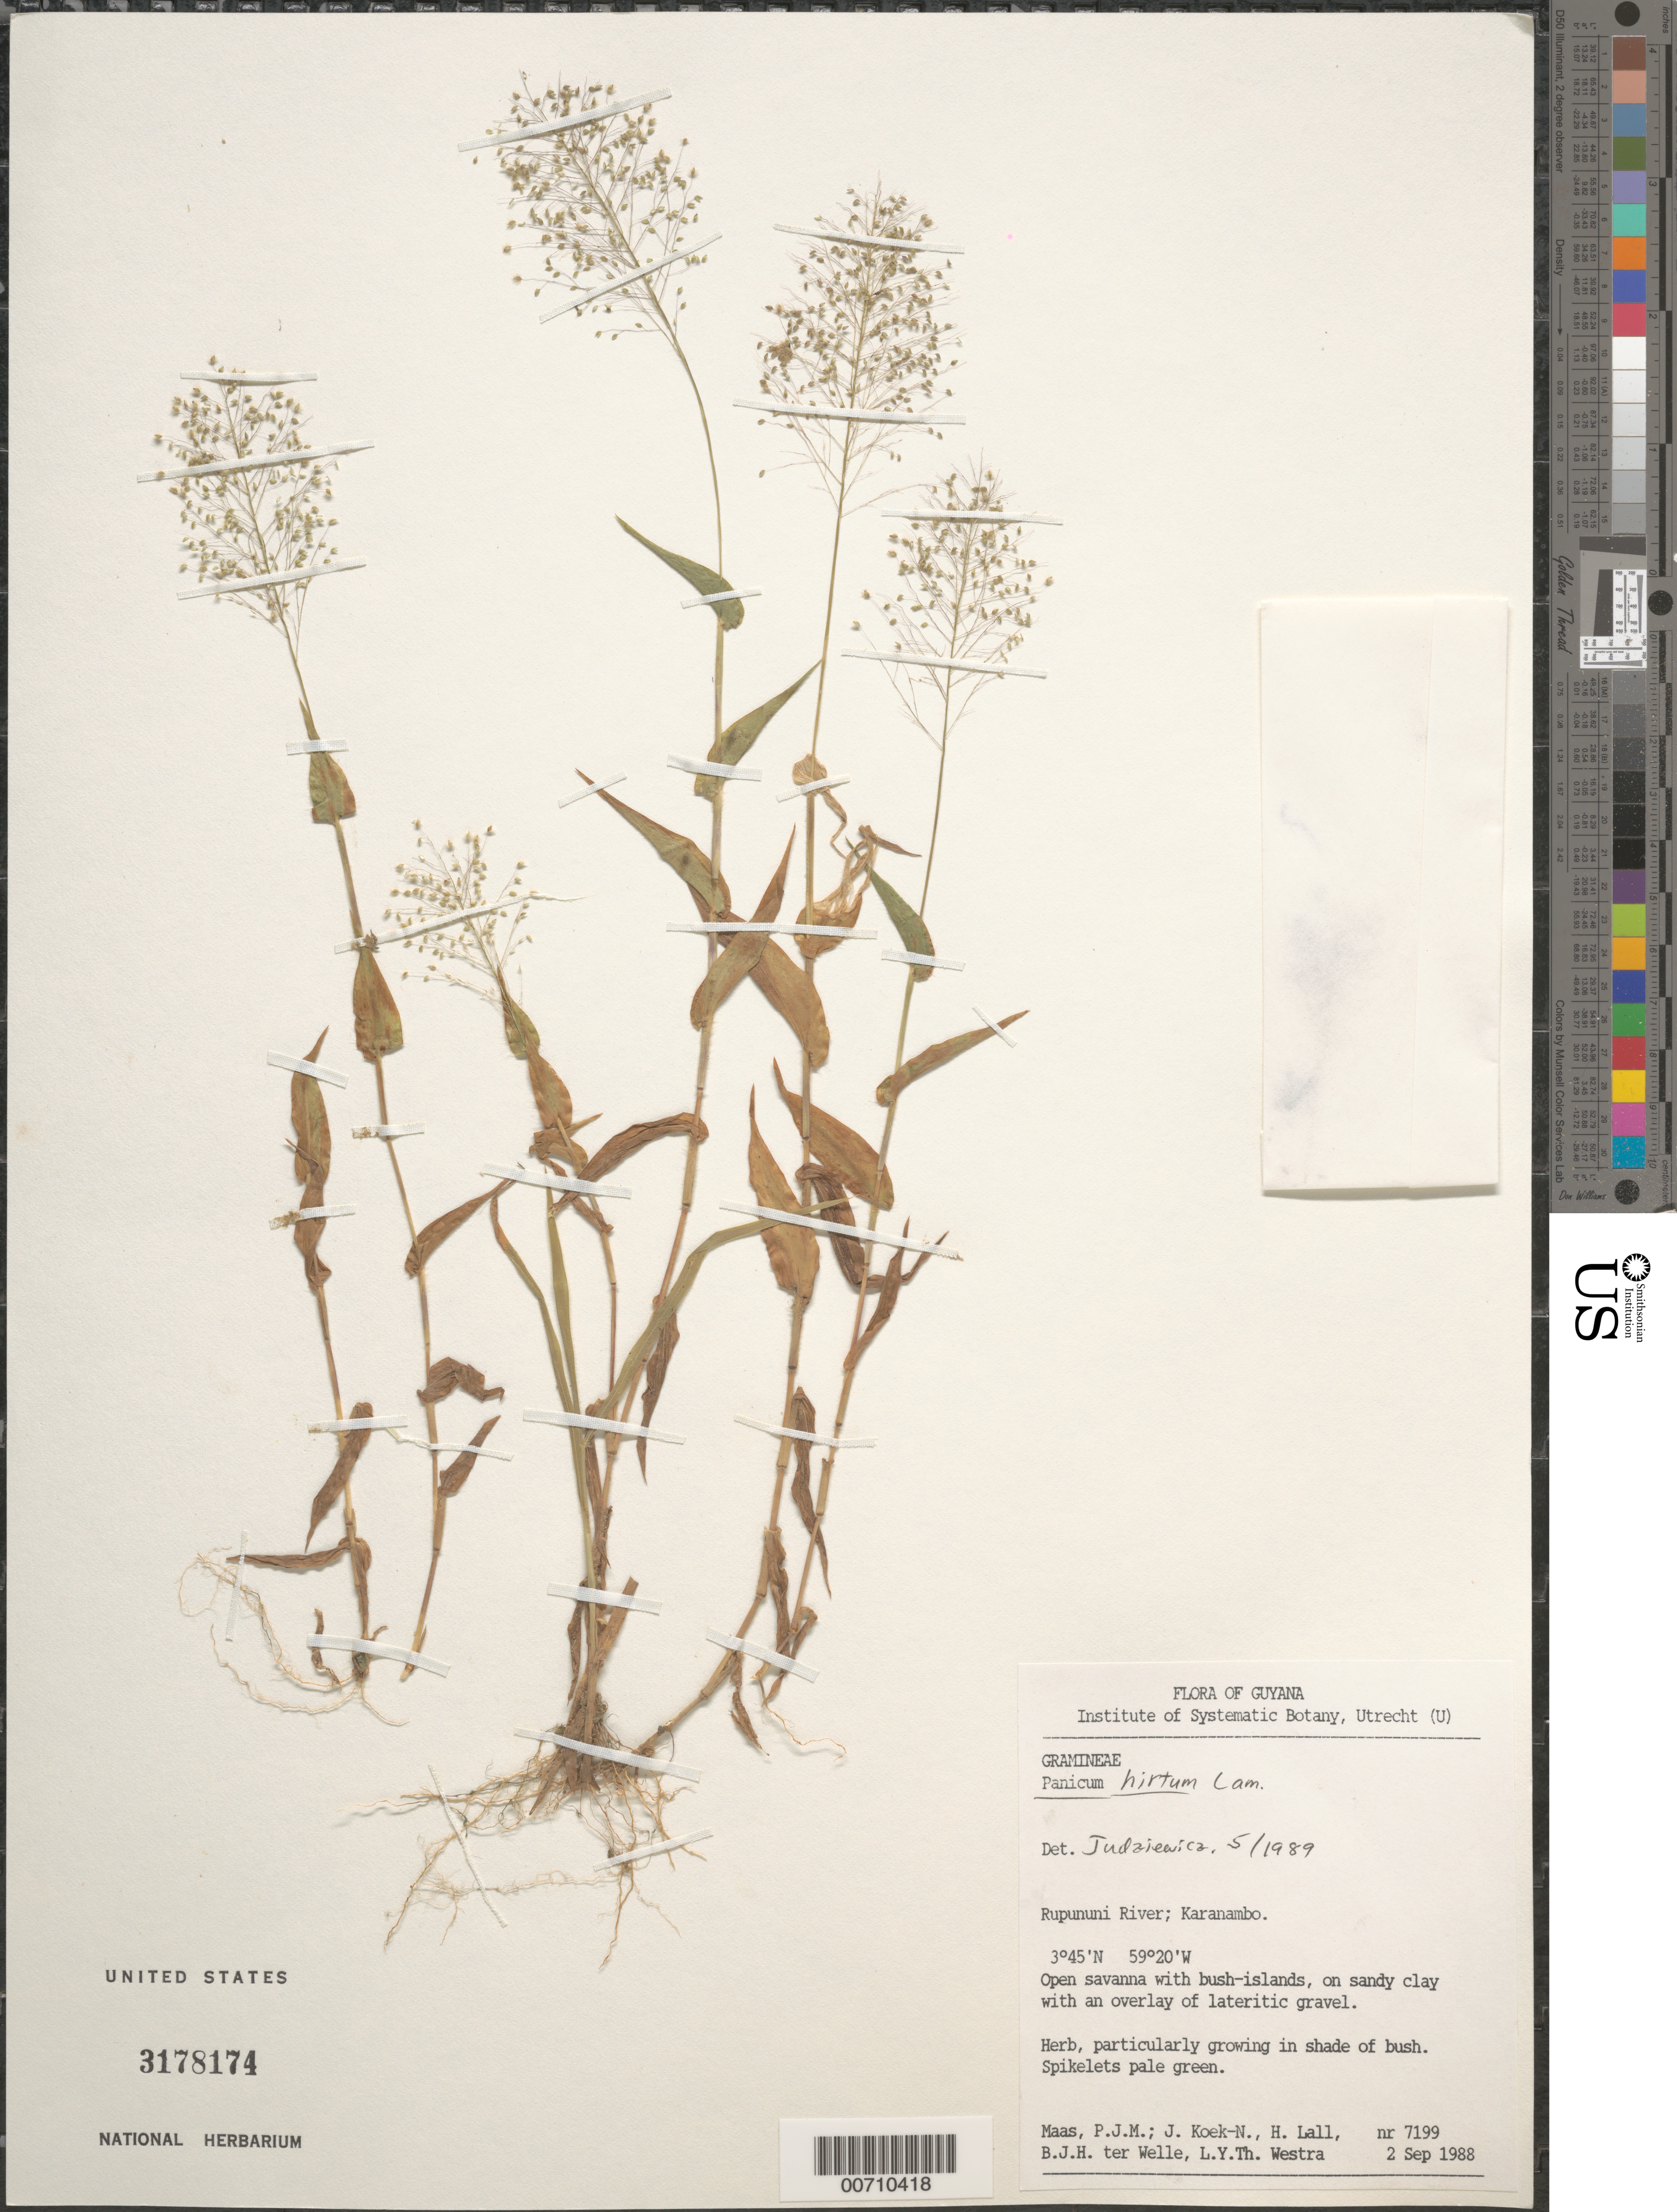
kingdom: Plantae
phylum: Tracheophyta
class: Liliopsida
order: Poales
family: Poaceae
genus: Panicum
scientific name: Panicum hirtum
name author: Lam.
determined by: Judziewicz, E. J.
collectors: P. Maas, J. Koek-Noorman, H. Lall, B. Welle & L. Y. T. Westra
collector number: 7199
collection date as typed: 2-Sep-88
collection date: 1988-09-02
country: Guyana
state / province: U. Takutu-U. Essequibo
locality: Karanambo, Rupununi River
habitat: Open savanna with bush-islands, on sandy clay with an overlay of lateritic gravel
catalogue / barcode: US 3178174